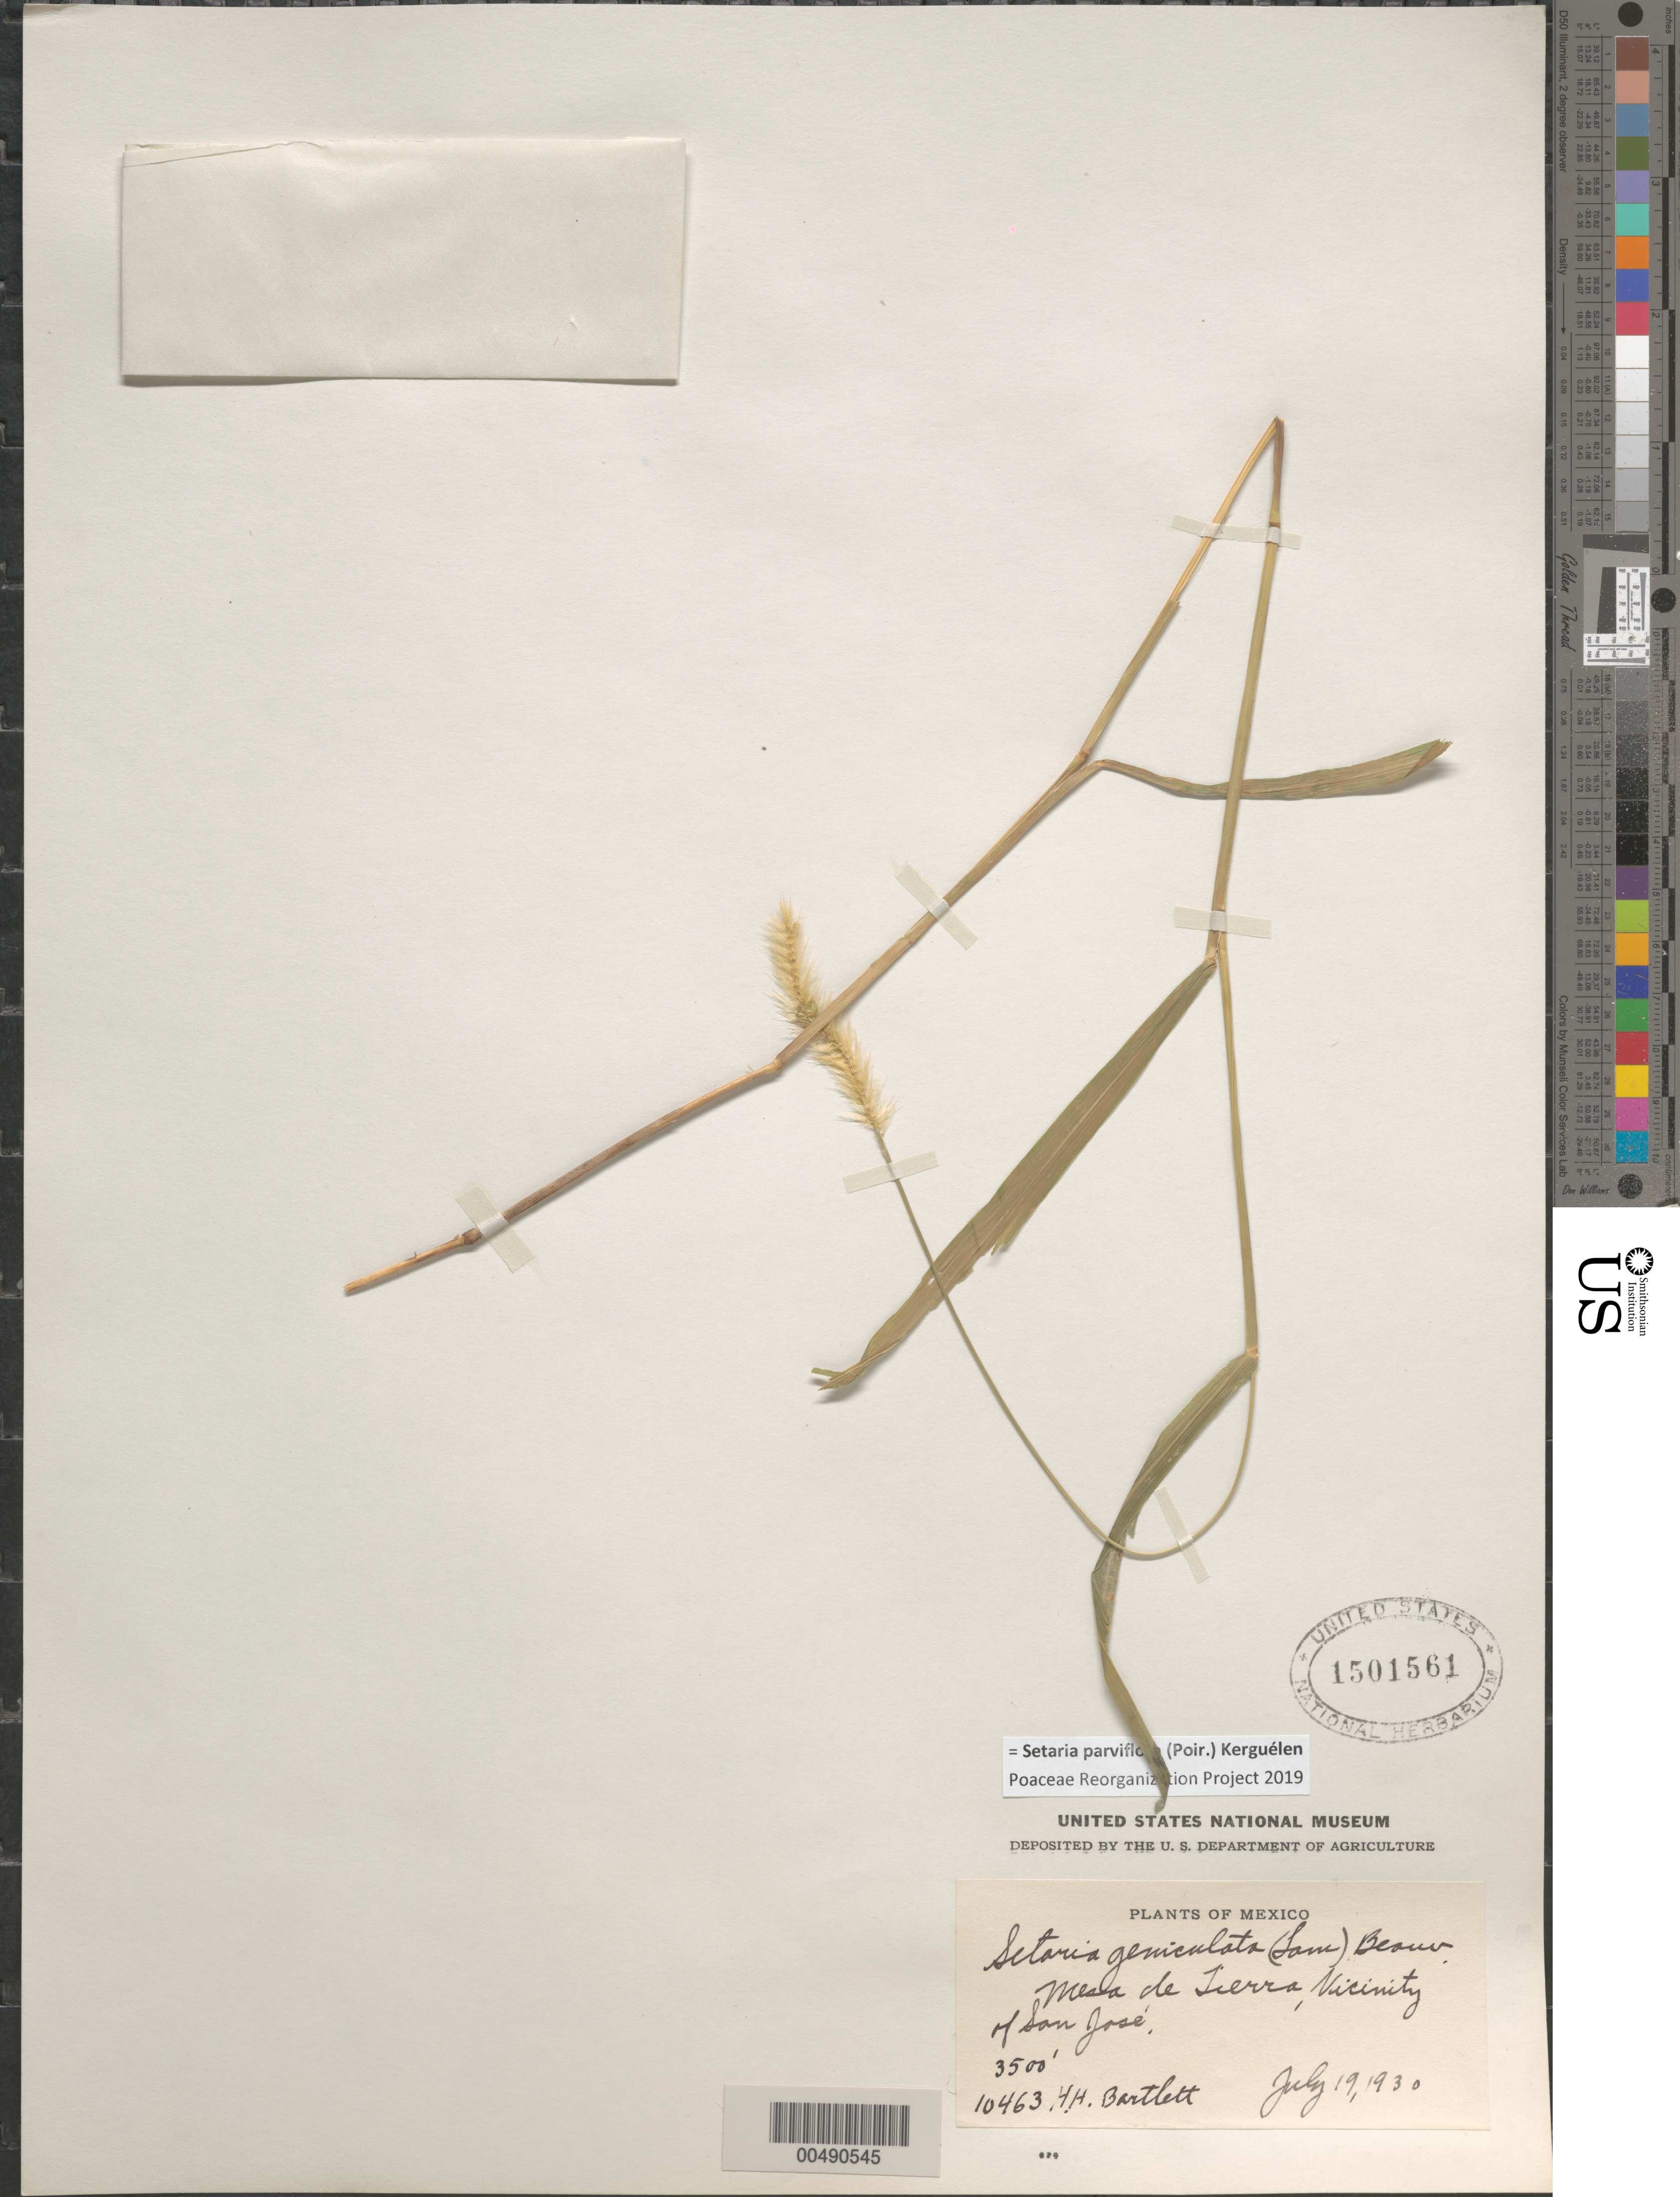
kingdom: Plantae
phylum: Tracheophyta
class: Liliopsida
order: Poales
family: Poaceae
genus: Setaria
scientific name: Setaria parviflora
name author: (Poir.) Kerguélen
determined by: Poaceae Reorganization Project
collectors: H. H. Bartlett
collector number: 10463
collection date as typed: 19 Jul 1930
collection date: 1930-07-19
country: Mexico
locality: Mesa de Tierra, vicinity of San José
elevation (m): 1067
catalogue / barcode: US 1501561